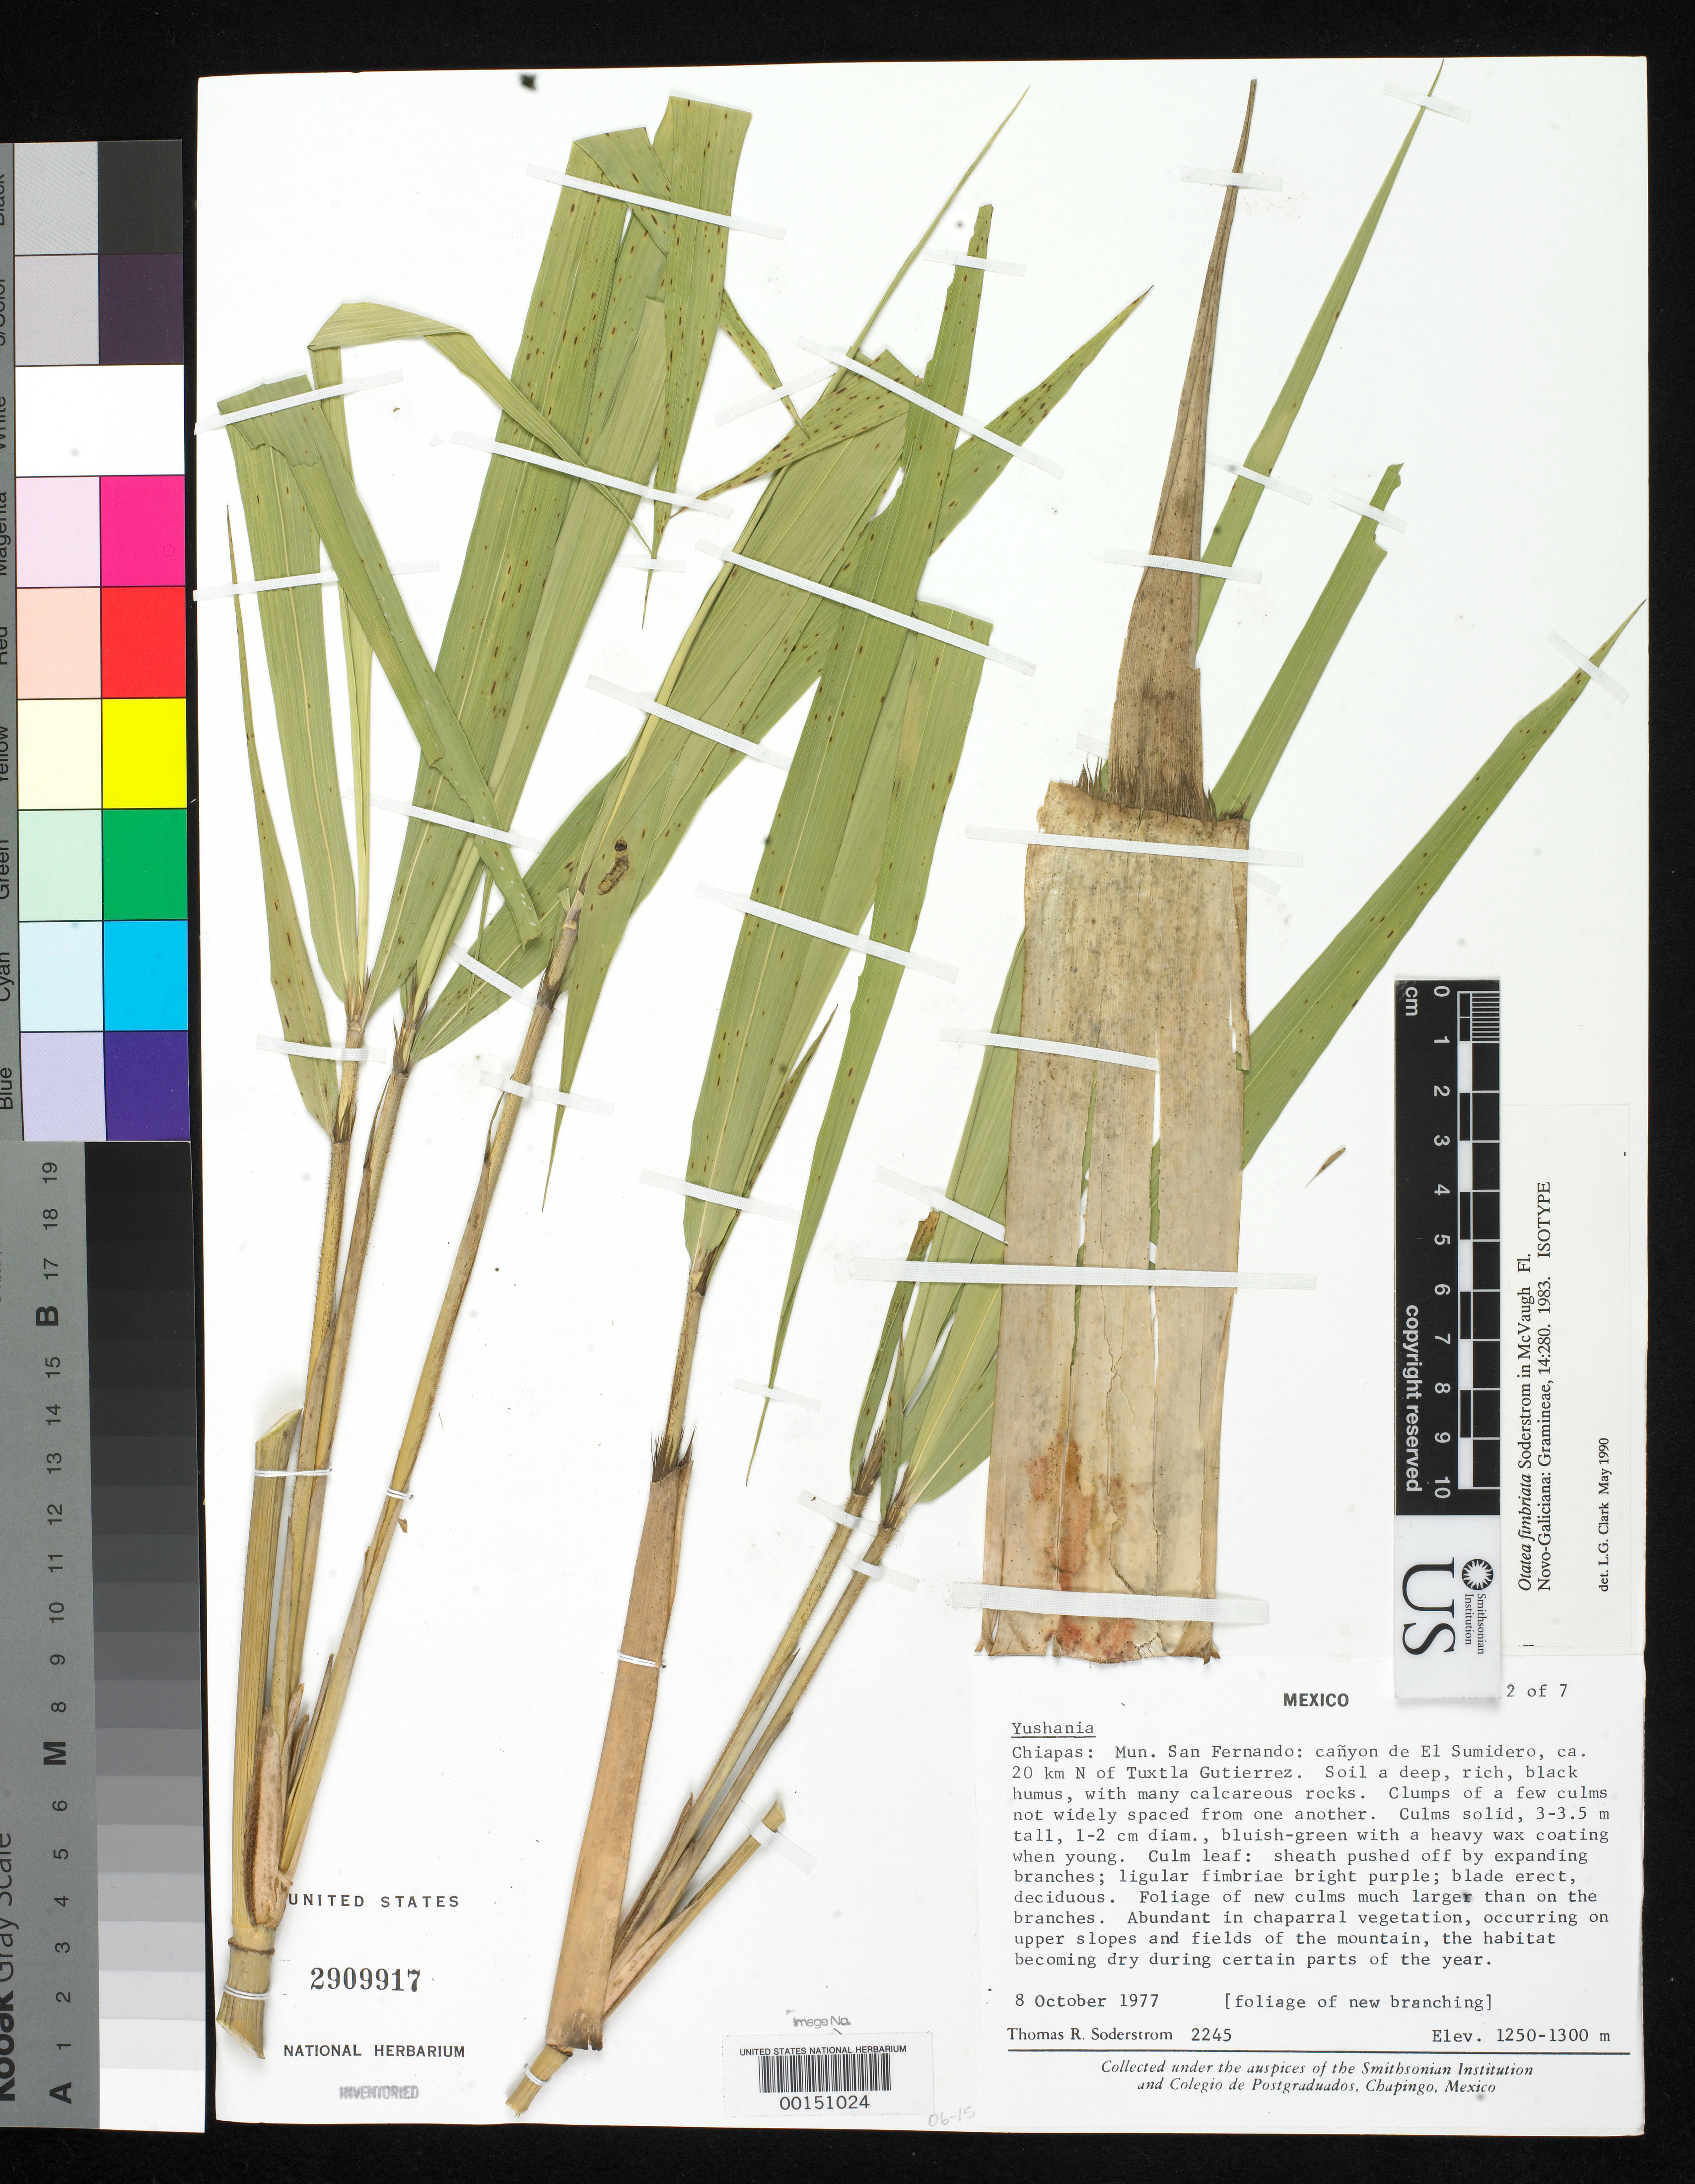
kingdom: Plantae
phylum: Tracheophyta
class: Liliopsida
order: Poales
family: Poaceae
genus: Otatea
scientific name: Otatea fimbriata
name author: Soderstr. in McVaugh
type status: Isotype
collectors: T. R. Soderstrom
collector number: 2245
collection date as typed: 08 Oct 1977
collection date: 1977-10-08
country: Mexico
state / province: Chiapas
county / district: San Fernando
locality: El Sumidero Canyon, ca. 20 km N of Tuxtla Gutierrez.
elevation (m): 1250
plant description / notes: Additional type material filed separately with bulky bamboos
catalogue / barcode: US 2909917